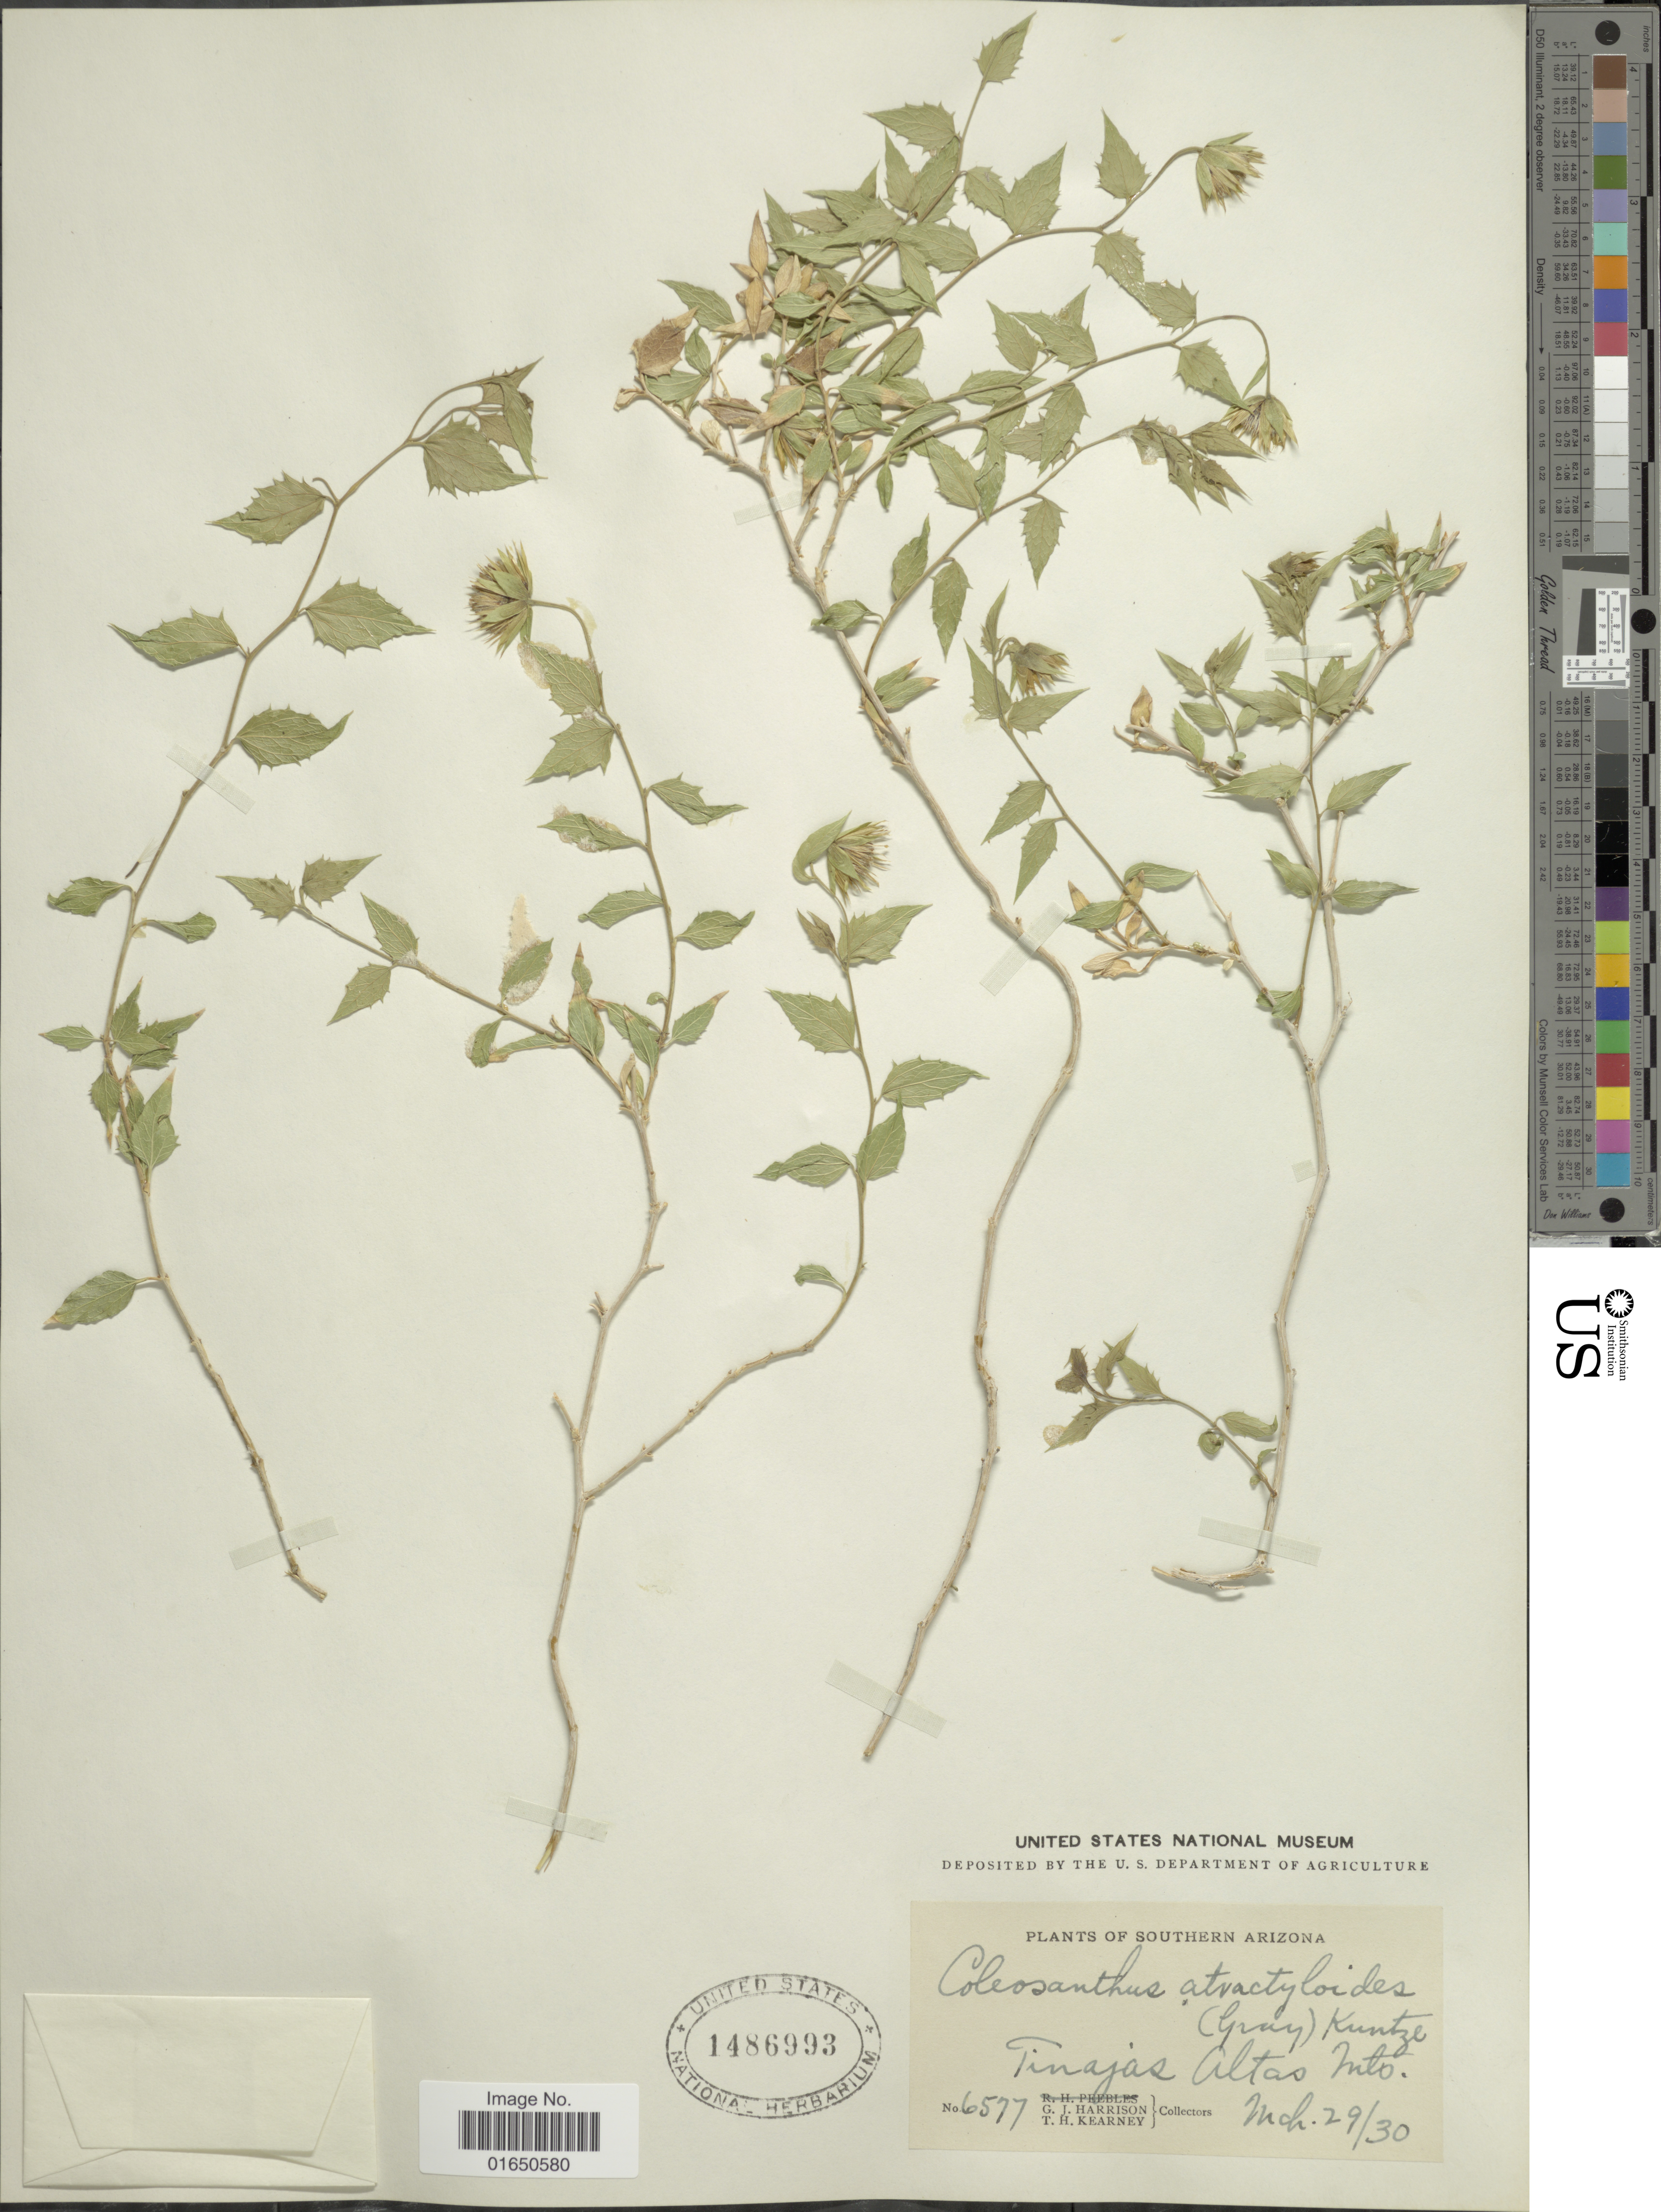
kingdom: Plantae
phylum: Tracheophyta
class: Magnoliopsida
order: Asterales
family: Asteraceae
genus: Brickellia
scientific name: Brickellia atractyloides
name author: A. Gray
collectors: G. J. Harrison & T. H. Kearney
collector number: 6577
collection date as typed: Transcribed d/m/y: 29/3/30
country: United States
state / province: Arizona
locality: Southern Arizona. Tinajas Altas Mts.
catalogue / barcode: US 1486993